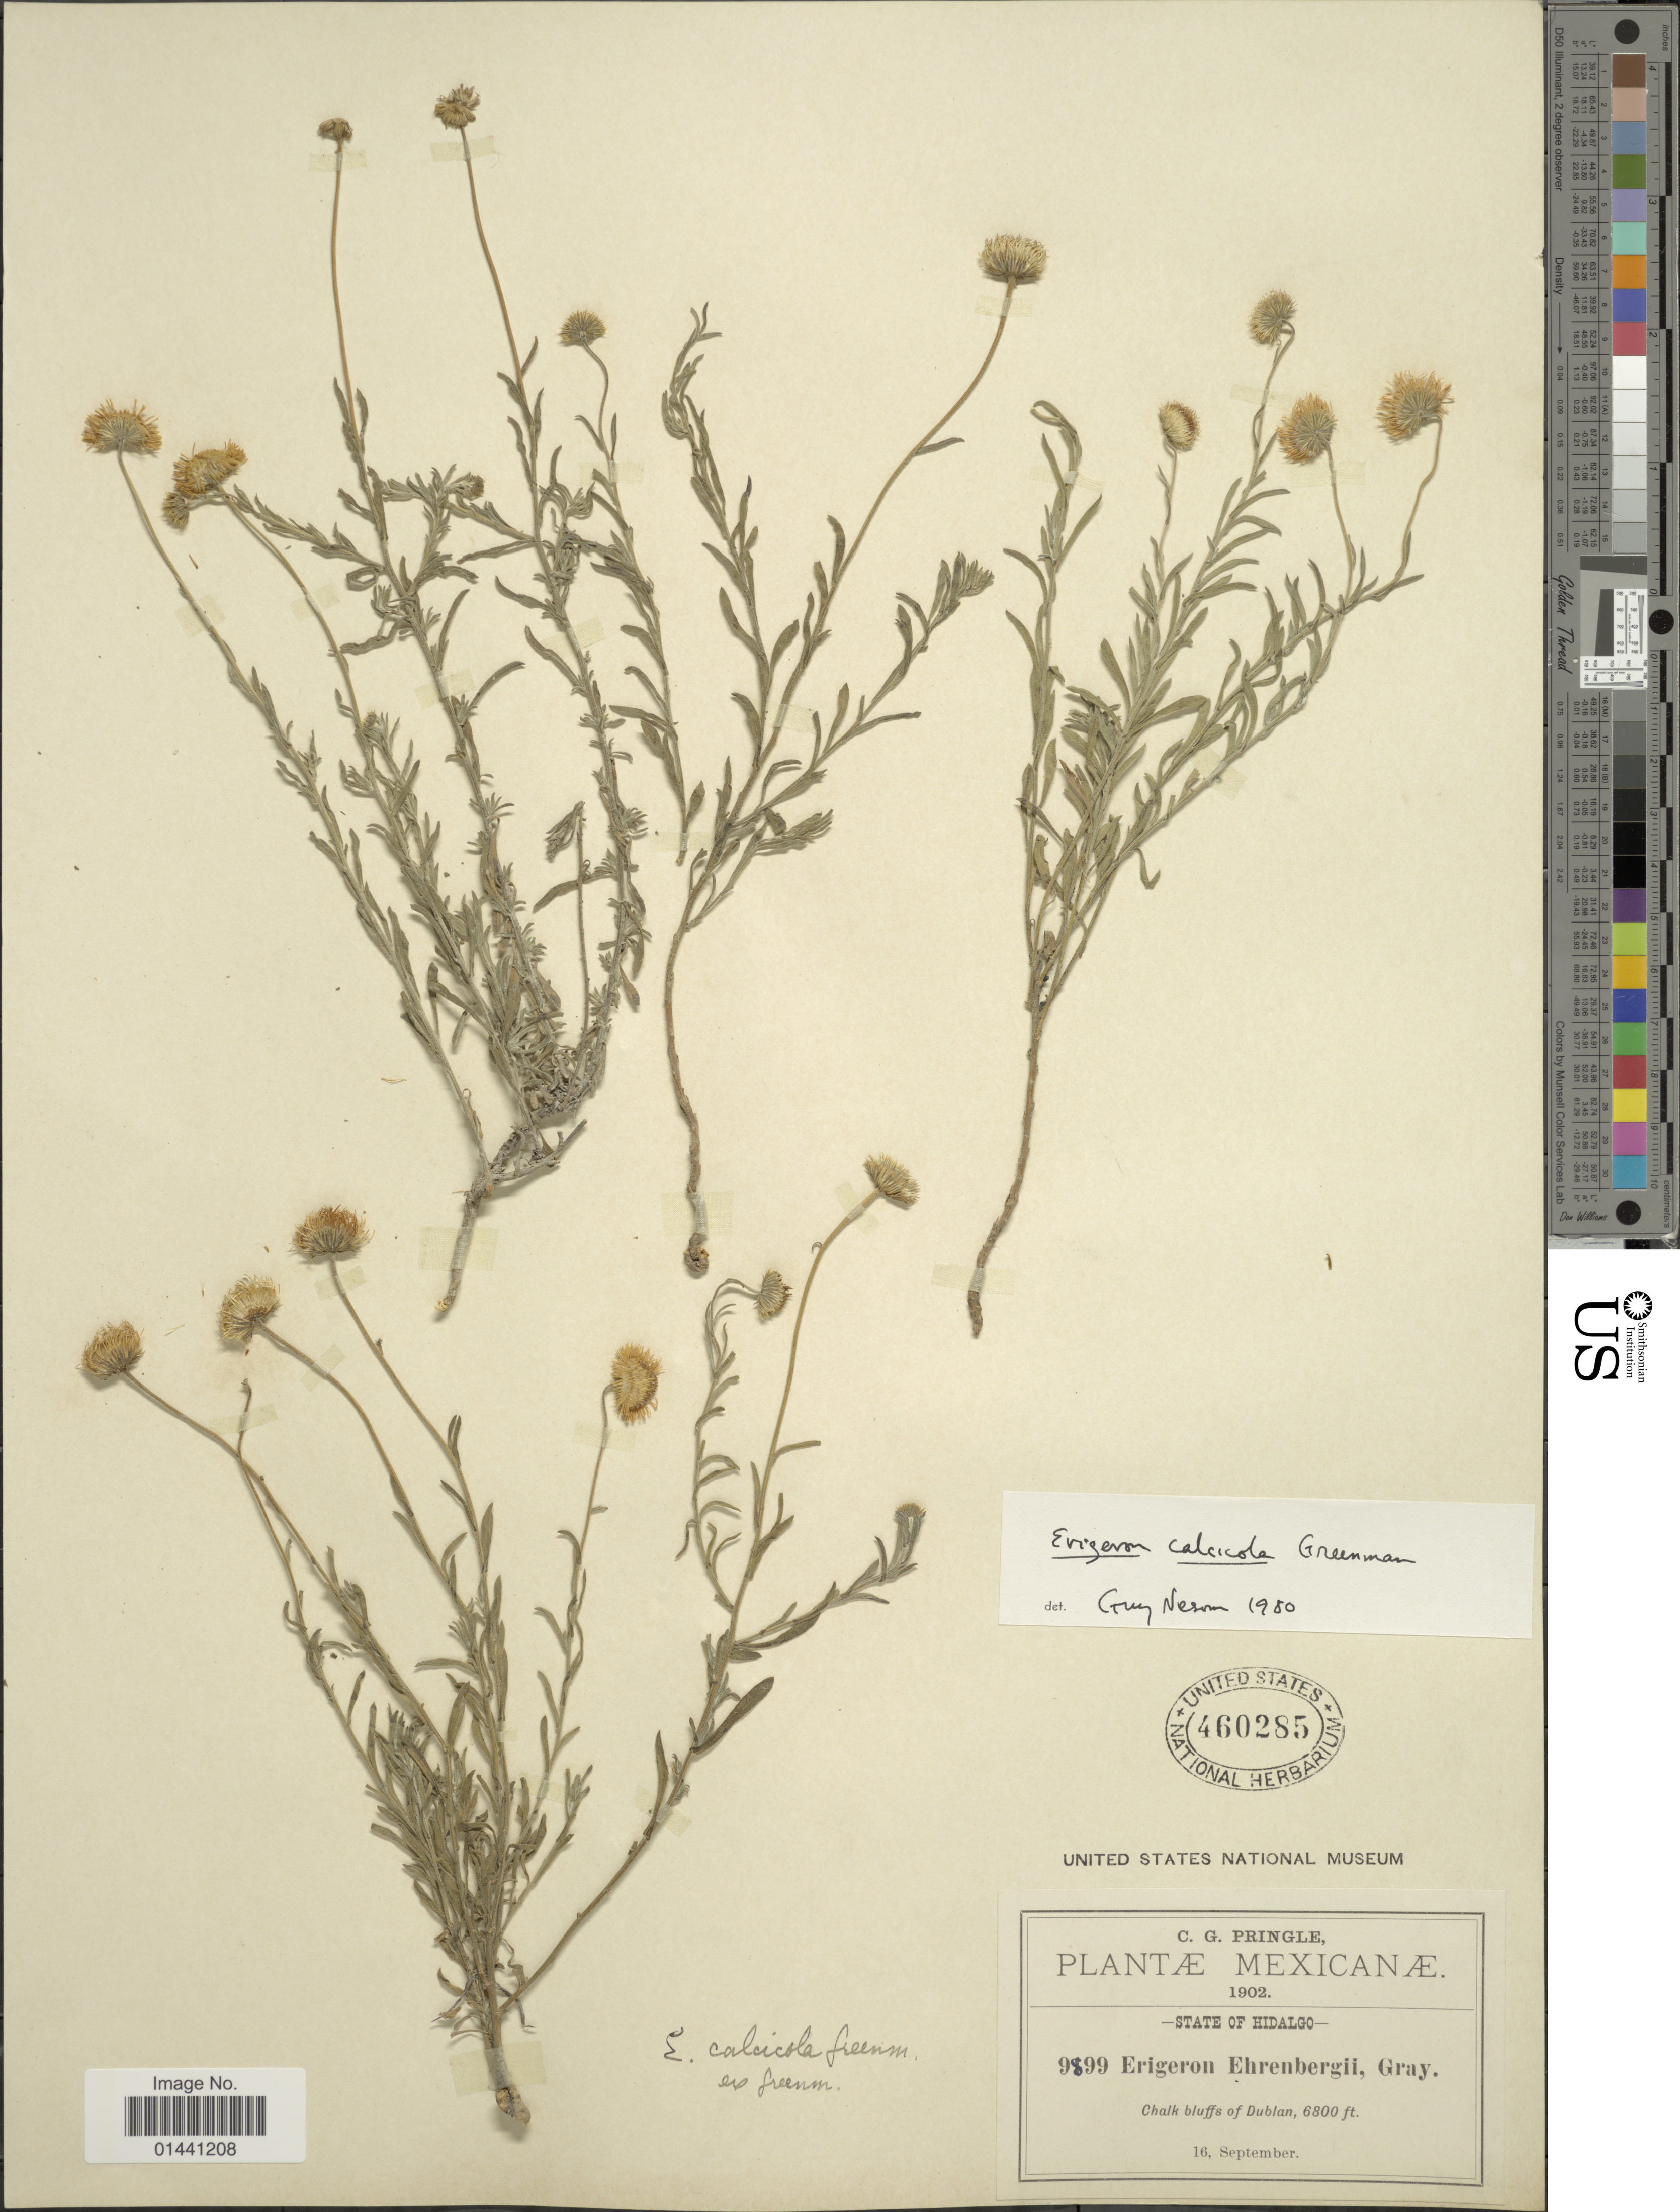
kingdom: Plantae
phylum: Tracheophyta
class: Magnoliopsida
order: Asterales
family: Asteraceae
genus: Erigeron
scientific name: Erigeron calcicola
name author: Greenm.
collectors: C. G. Pringle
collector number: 9899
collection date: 1902-09-16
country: Mexico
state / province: Hidalgo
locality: Chalk bluffs of Dublan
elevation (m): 2073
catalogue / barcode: US 460285